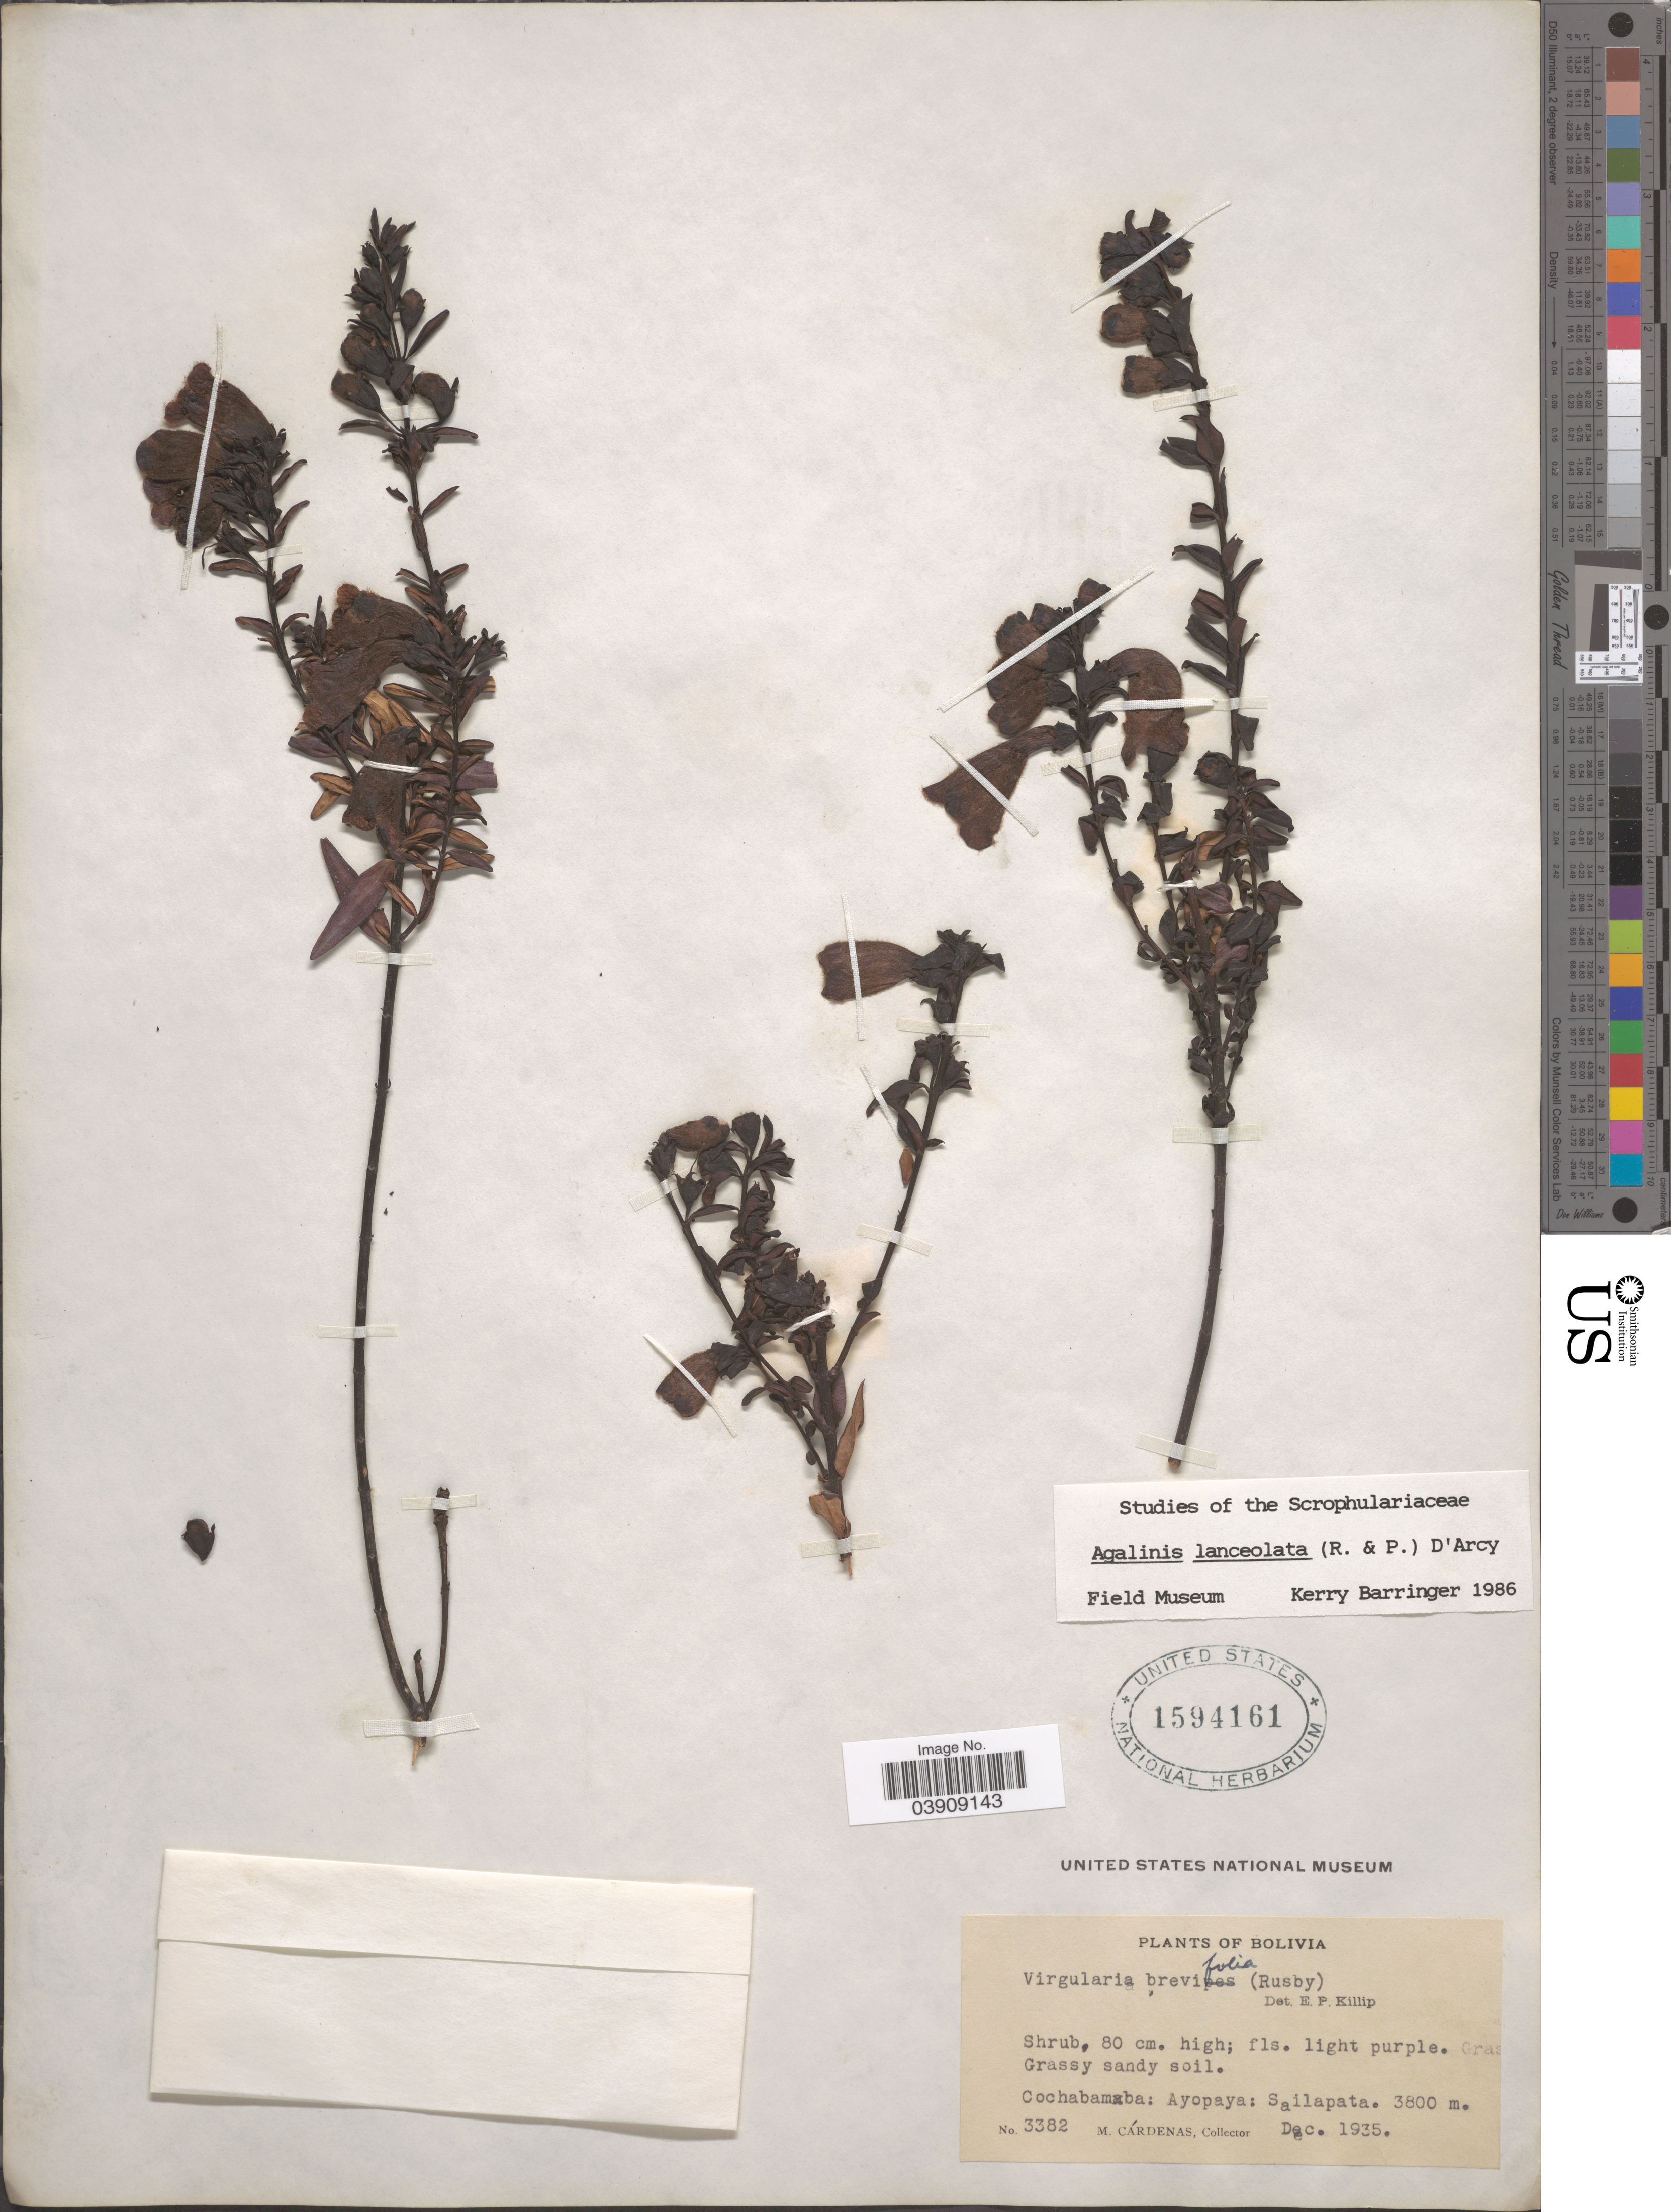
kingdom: Plantae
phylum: Tracheophyta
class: Magnoliopsida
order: Lamiales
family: Orobanchaceae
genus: Agalinis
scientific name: Agalinis lanceolata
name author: (Ruiz & Pav.) D'Arcy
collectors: M. Cárdenas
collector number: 3382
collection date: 1935-12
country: Bolivia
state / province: Cochabamba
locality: Ayopaya: Sailapata.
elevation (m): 3800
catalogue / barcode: US 1594161